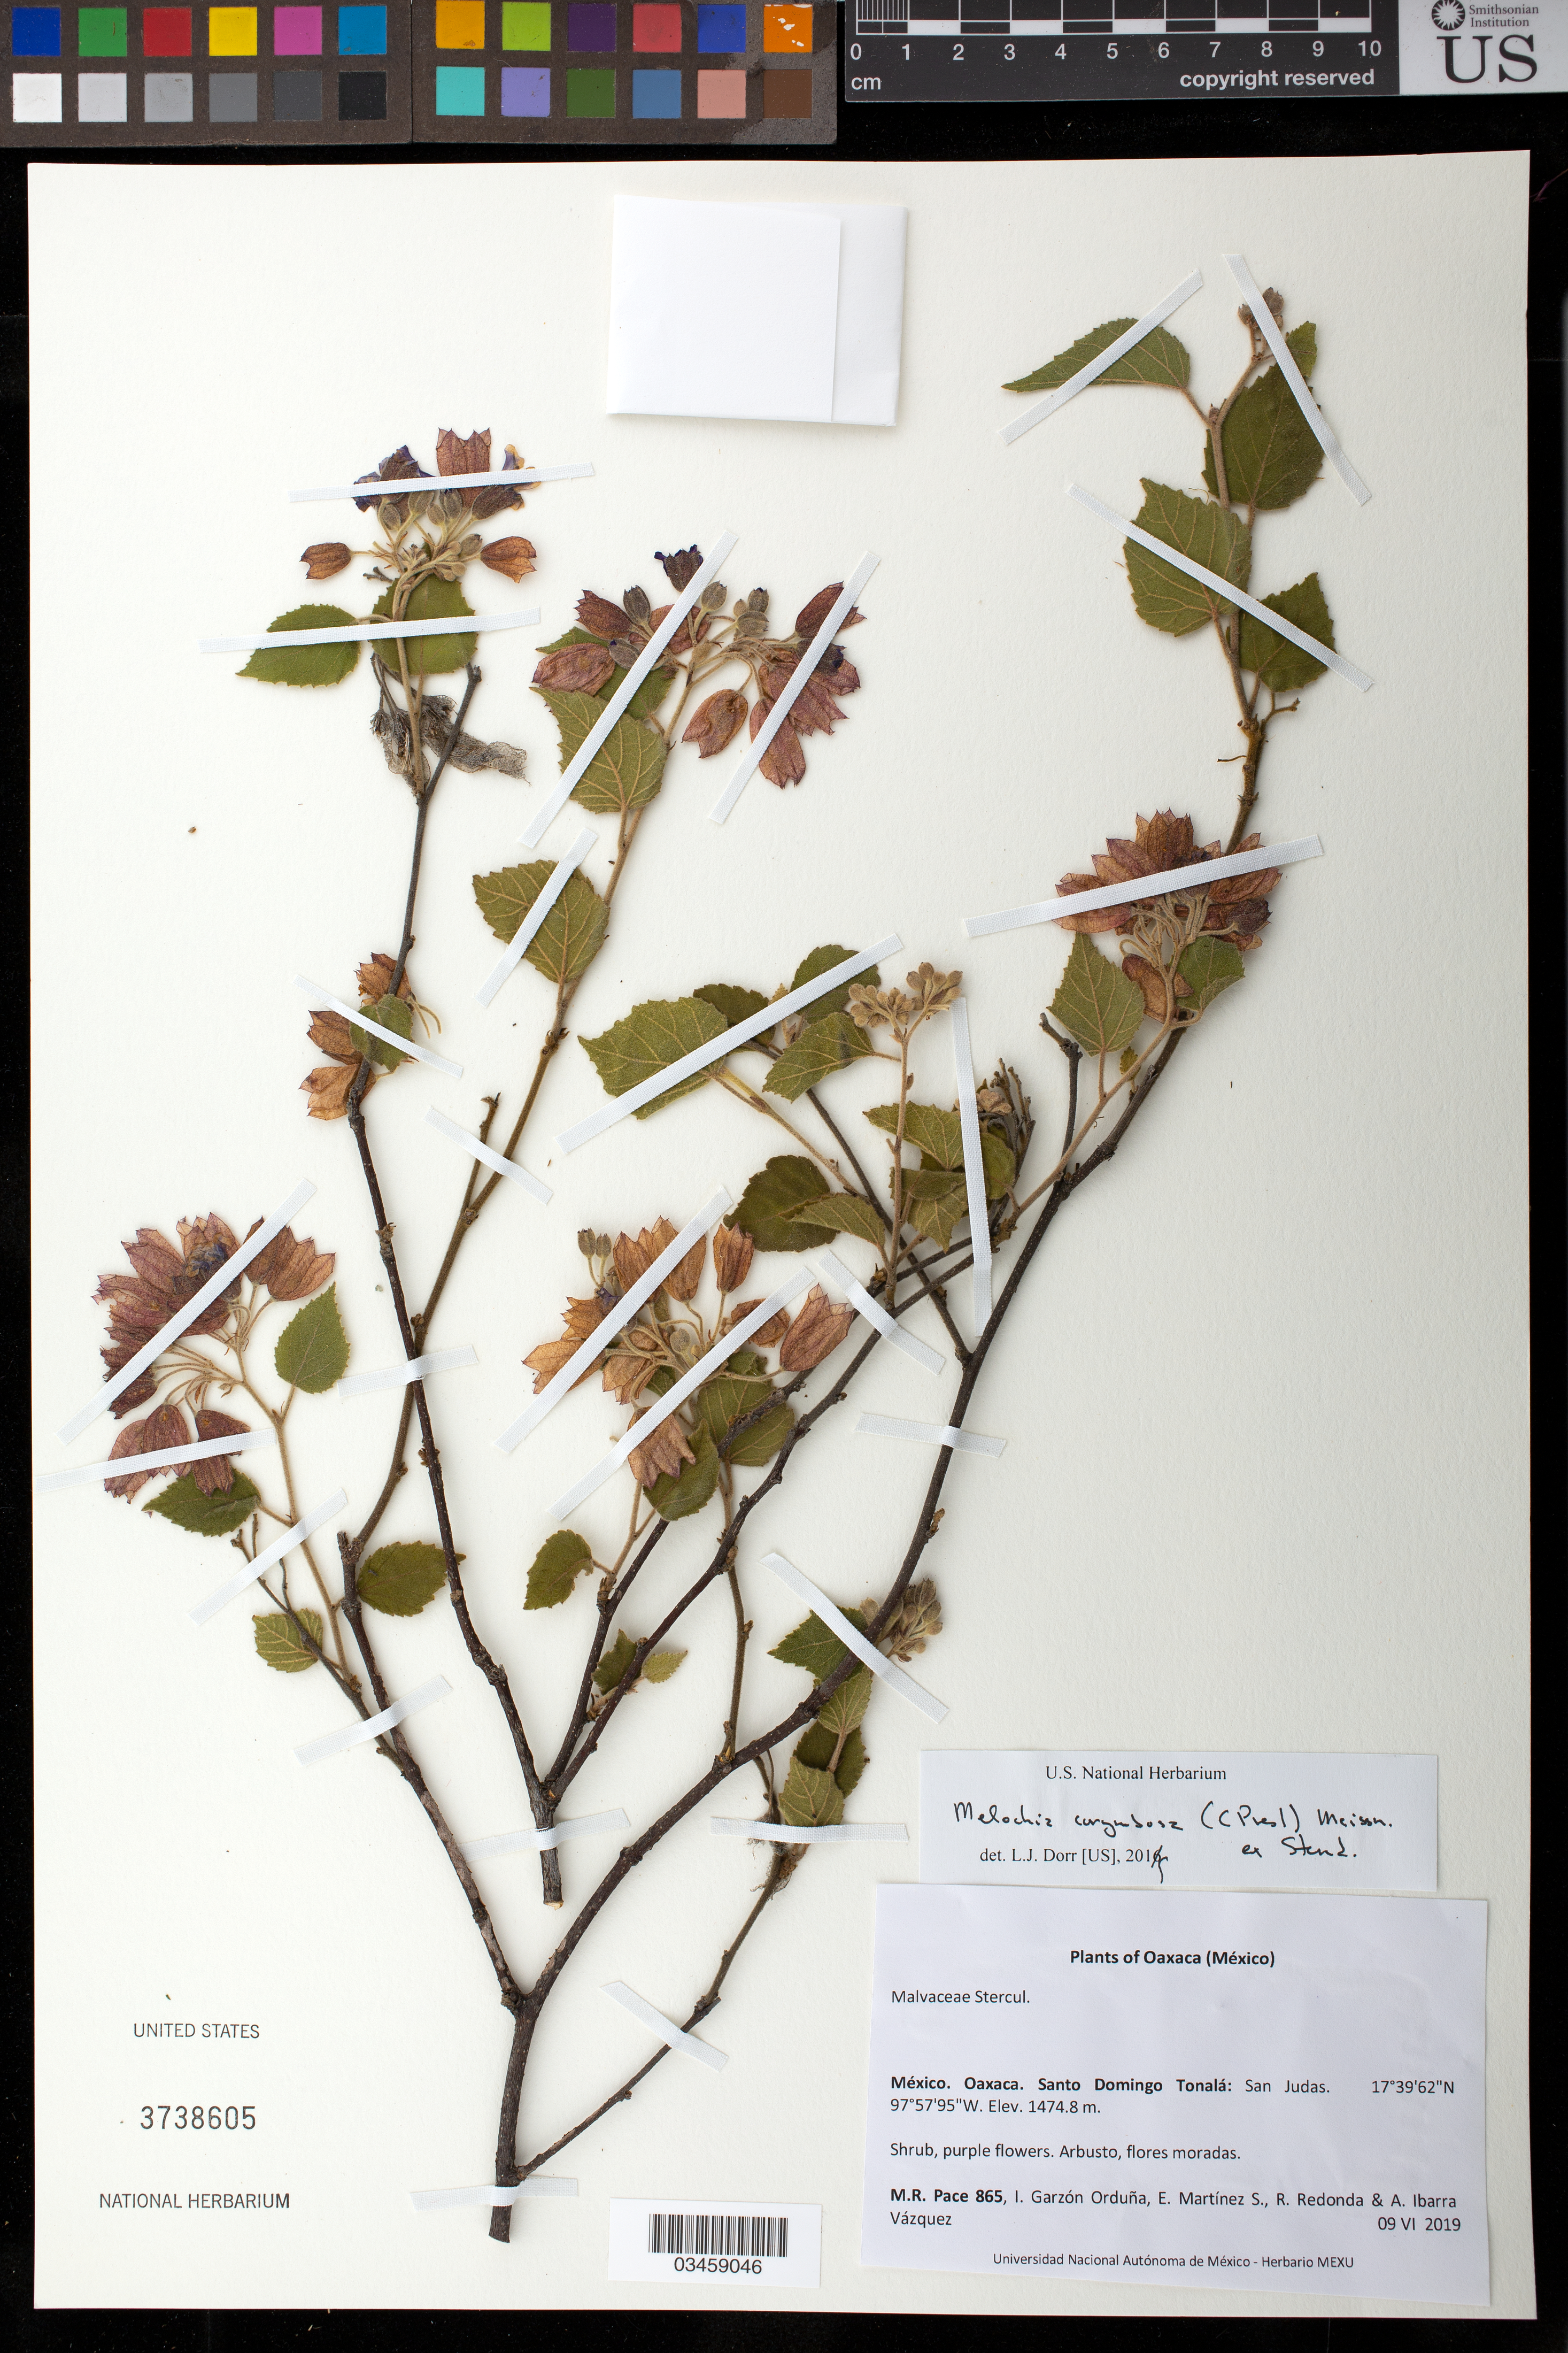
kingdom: Plantae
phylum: Tracheophyta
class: Magnoliopsida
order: Malvales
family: Malvaceae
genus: Melochia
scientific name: Melochia corymbosa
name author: (C. Presl) Meissn. ex Steud.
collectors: M. R. Pace, I. Garzón Orduna, E. Martínez S., R. Redonda-Martínez & A. Ibarra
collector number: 865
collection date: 2019-06-09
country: Mexico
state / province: Oaxaca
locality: Santo Domingo Tonala, San Judas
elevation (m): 1474.8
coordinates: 17 39 62 N, 97 57 95 W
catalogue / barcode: US 3738605